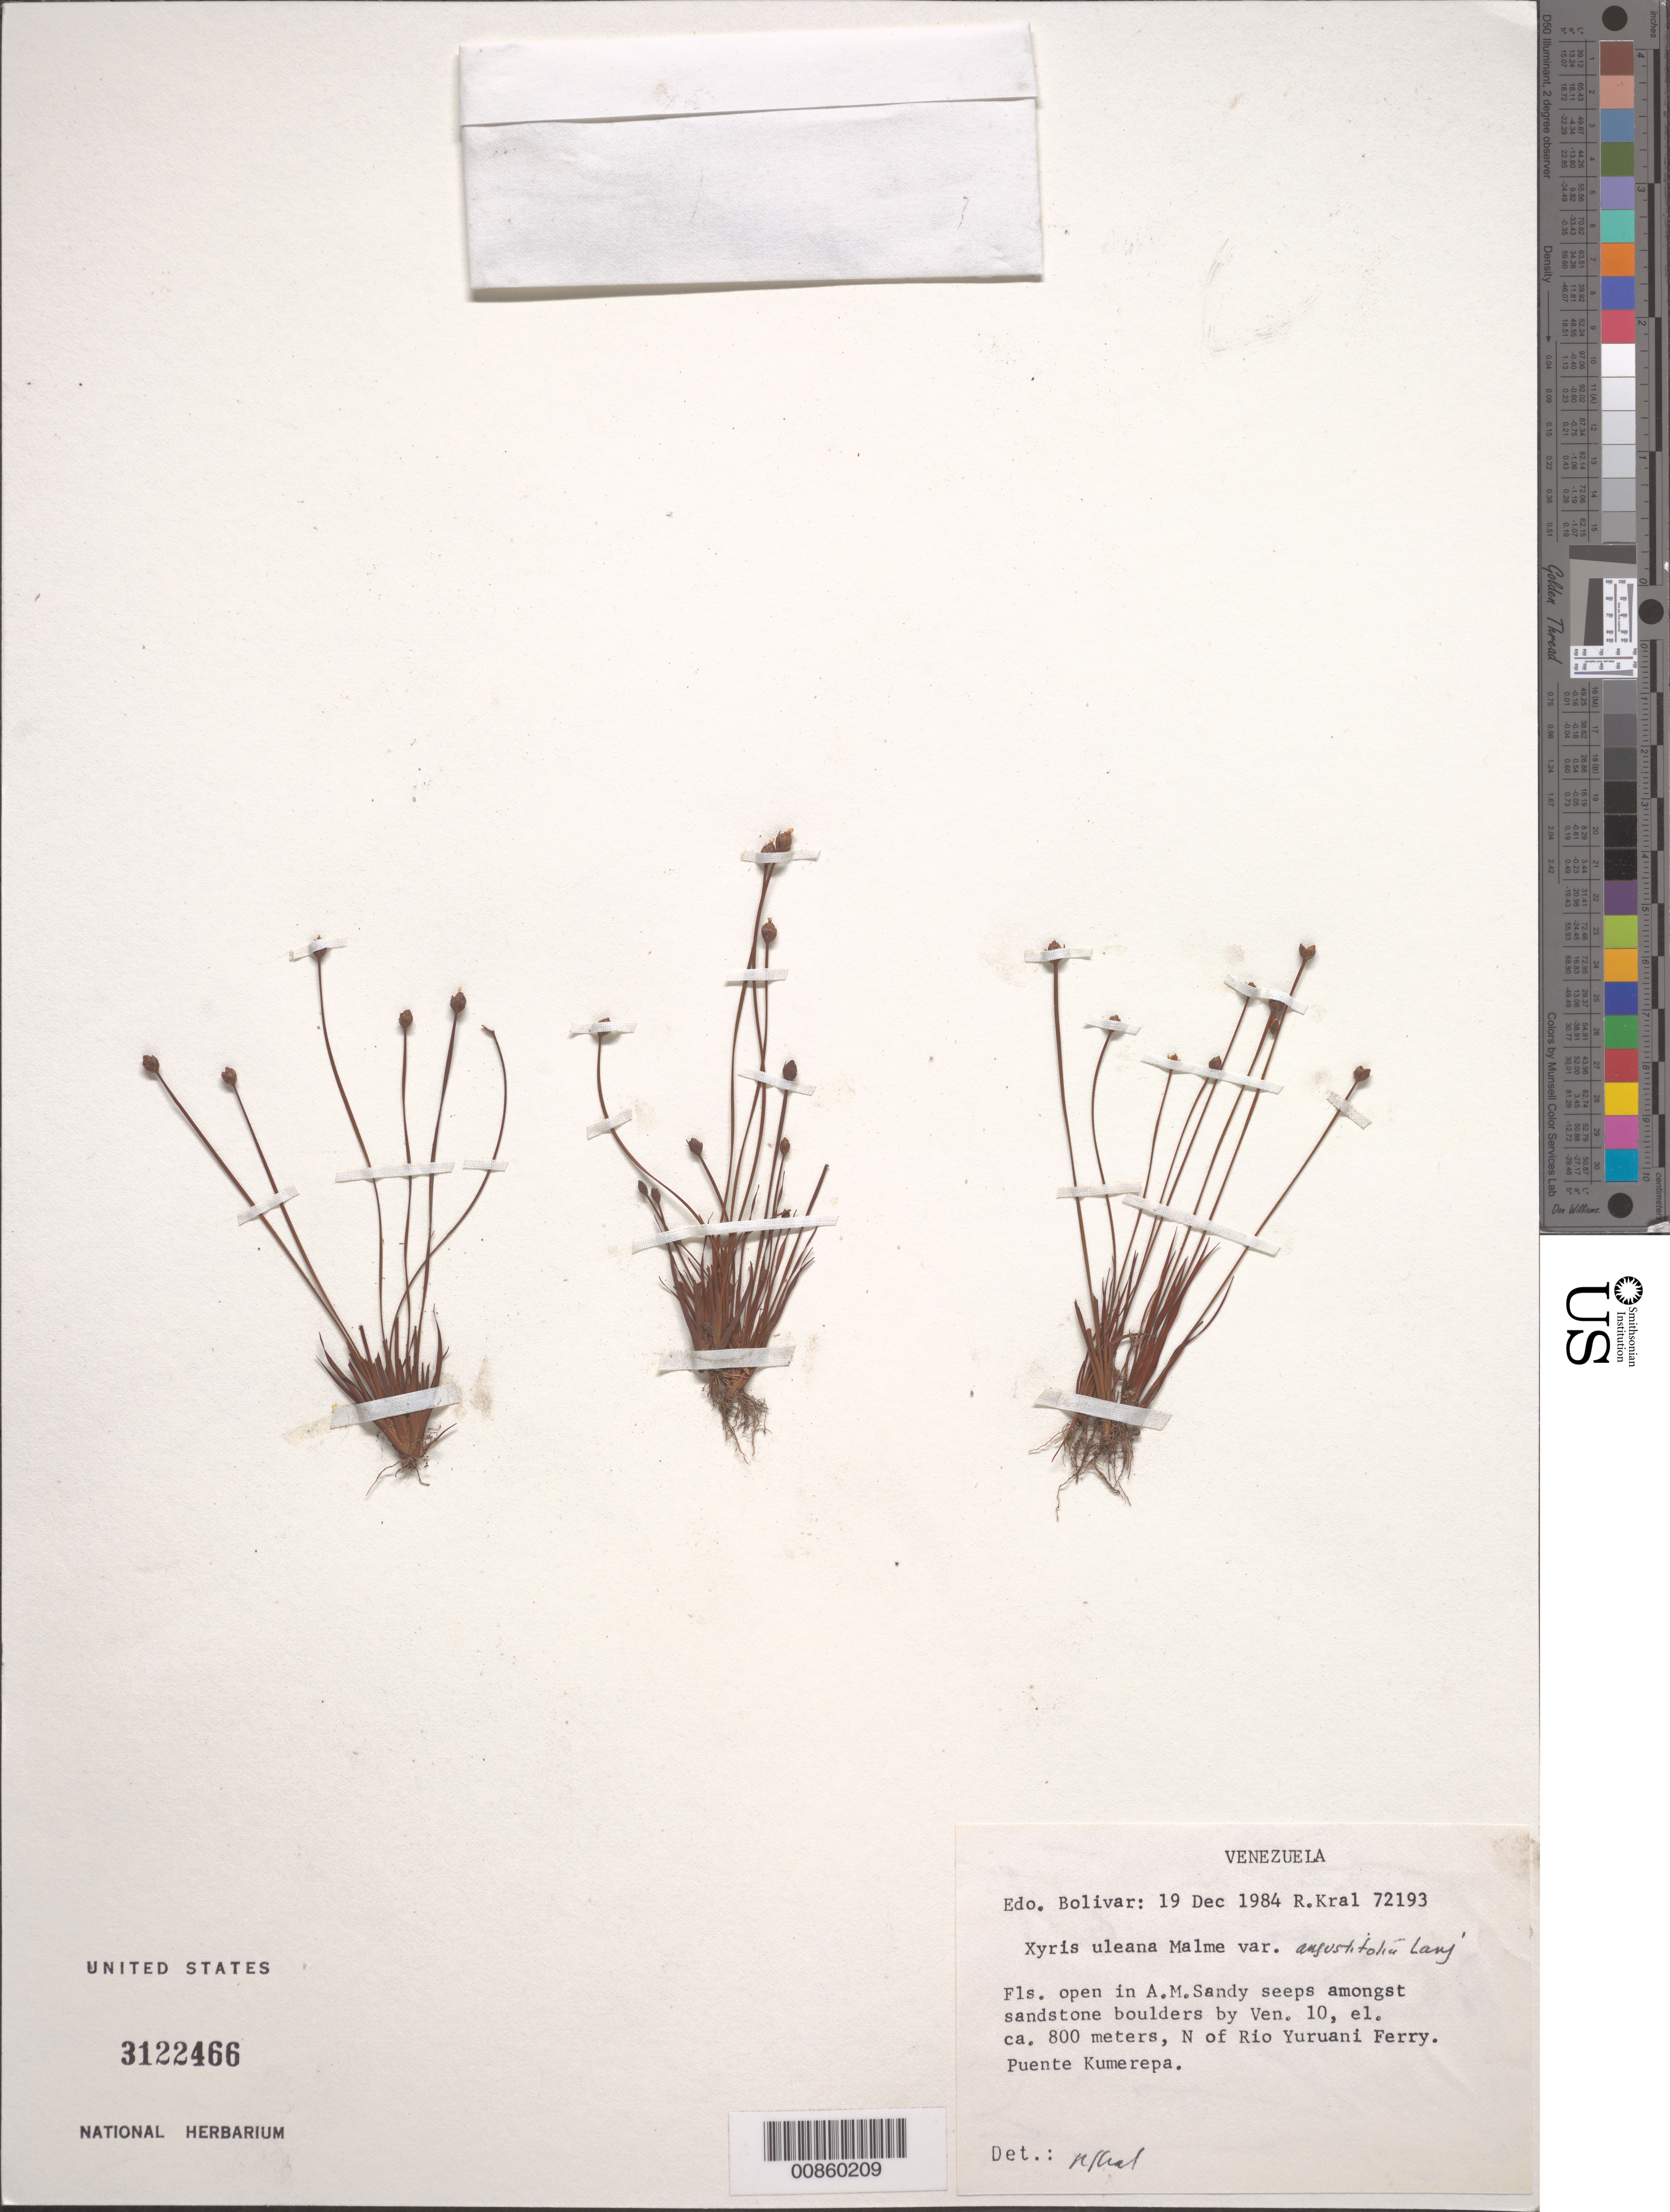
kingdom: Plantae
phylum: Tracheophyta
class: Liliopsida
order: Poales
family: Xyridaceae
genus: Xyris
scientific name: Xyris uleana var. angustifolia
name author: Lanj.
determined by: Kral, Robert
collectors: R. Kral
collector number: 72193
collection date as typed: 19-Dec-84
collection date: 1984-12-19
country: Venezuela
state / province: Bolívar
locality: Ven. 10, N of Río Yuruani ferry; Puente Kumerepa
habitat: Sandy seeps amongst sandstone boulders.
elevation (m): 800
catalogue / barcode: US 3122466